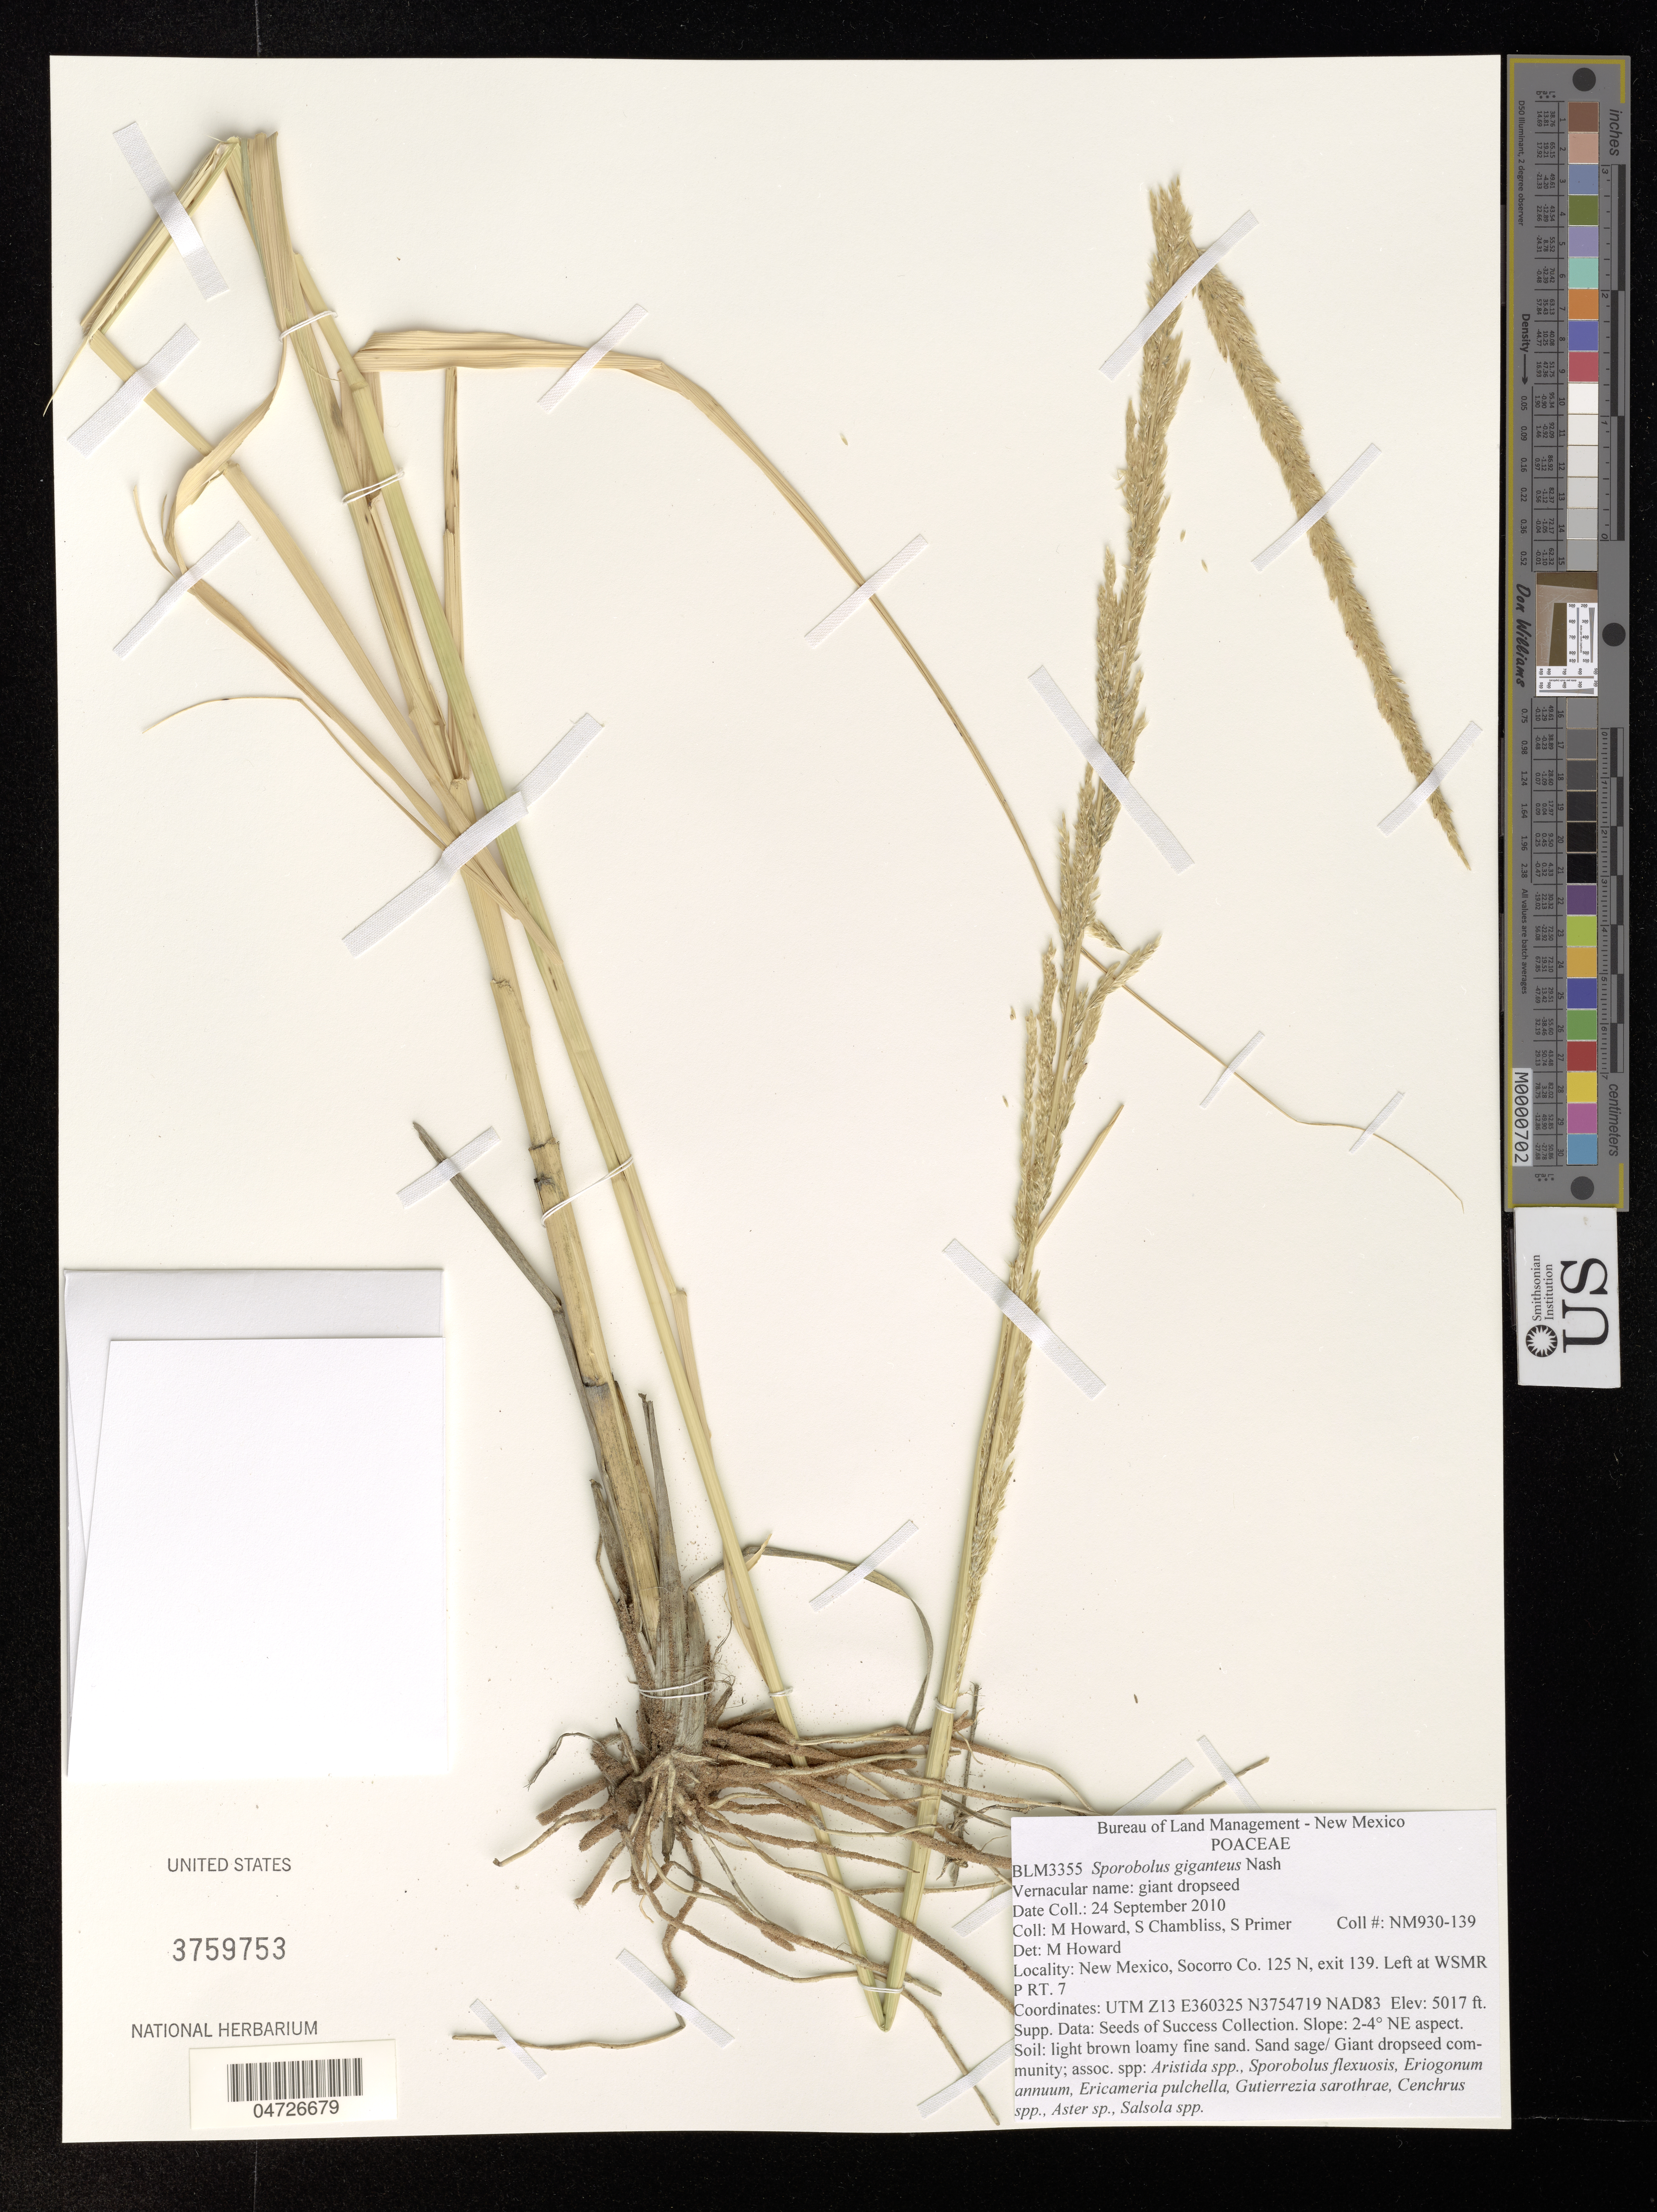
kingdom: Plantae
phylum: Tracheophyta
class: Liliopsida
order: Poales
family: Poaceae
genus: Sporobolus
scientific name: Sporobolus giganteus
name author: Nash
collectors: M. Howard, S. Chambliss & S. Primer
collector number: NM930-139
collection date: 2010-09-24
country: United States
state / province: New Mexico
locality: Socorro Co. 125 N, exit 139. Left at WSMR P RT. 7.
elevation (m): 1529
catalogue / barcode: US 3759753